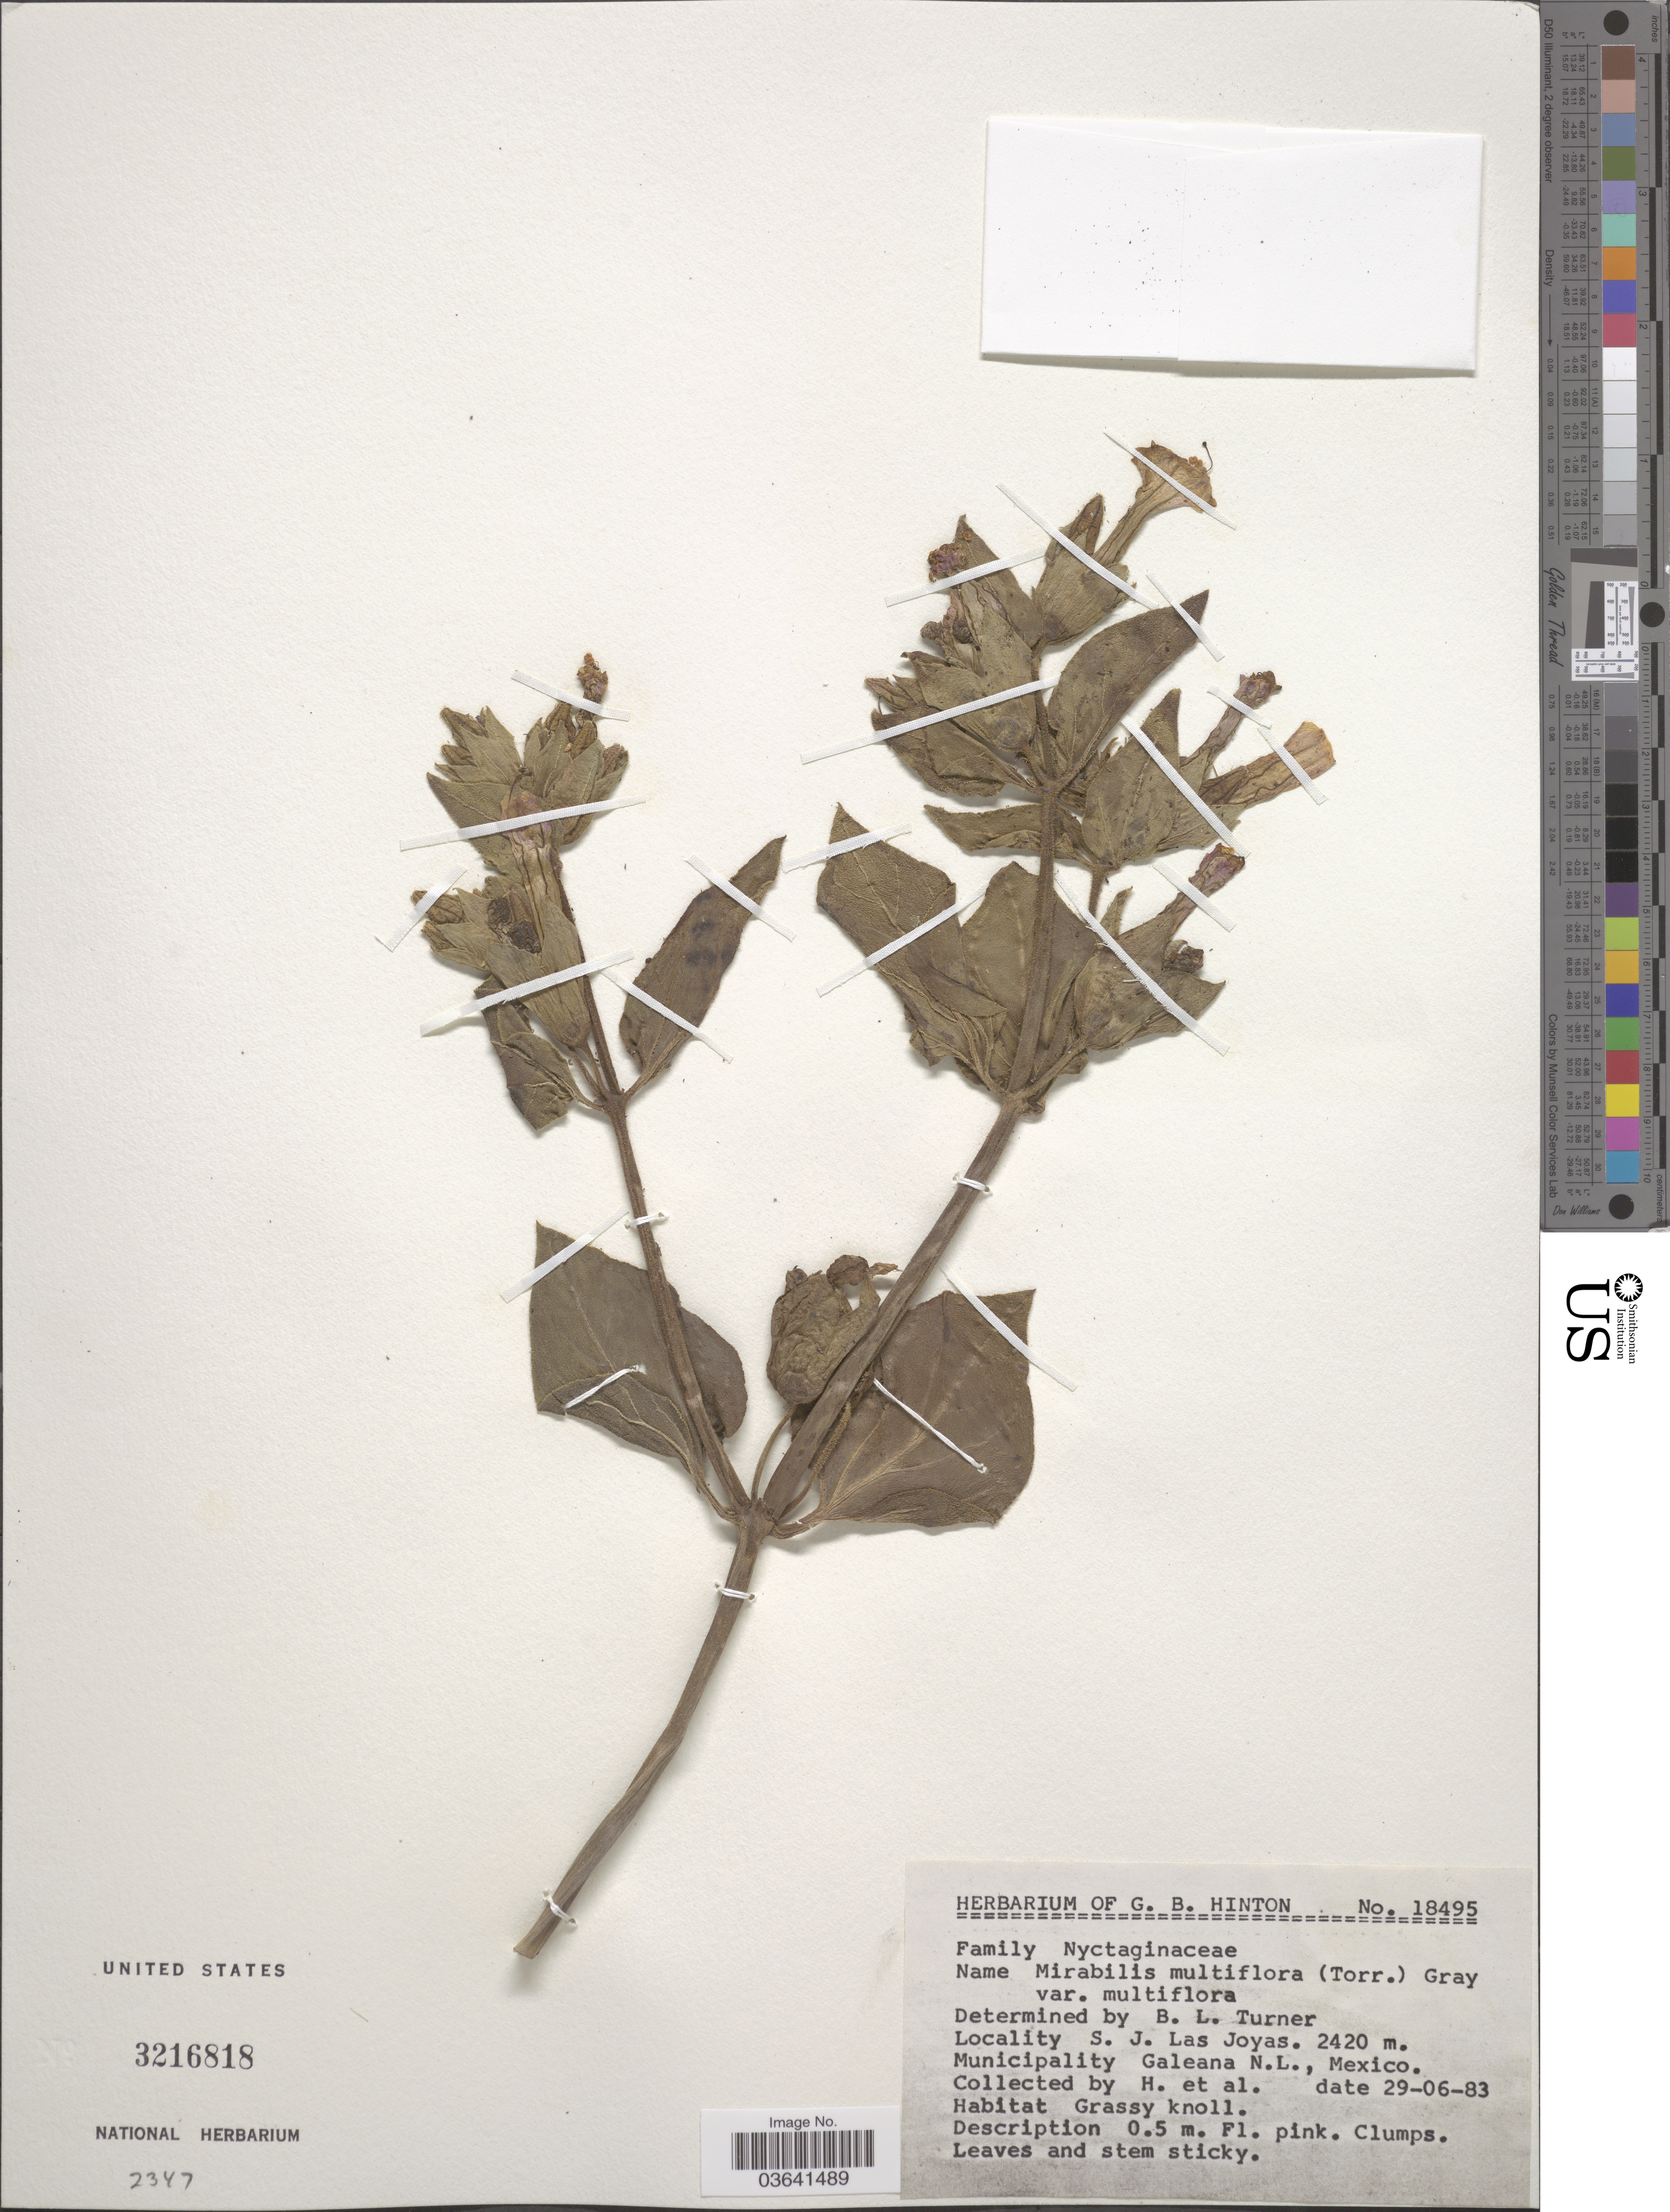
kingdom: Plantae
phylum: Tracheophyta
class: Magnoliopsida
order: Caryophyllales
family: Nyctaginaceae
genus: Mirabilis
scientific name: Mirabilis multiflora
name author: (Torr.) A. Gray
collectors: G. B. Hinton & et al.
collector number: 18495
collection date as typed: Transcribed d/m/y: 29/6/83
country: Mexico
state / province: Nuevo León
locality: S. J. Las Joyas. Municipality Galeana N.L.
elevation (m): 2420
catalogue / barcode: US 3216818